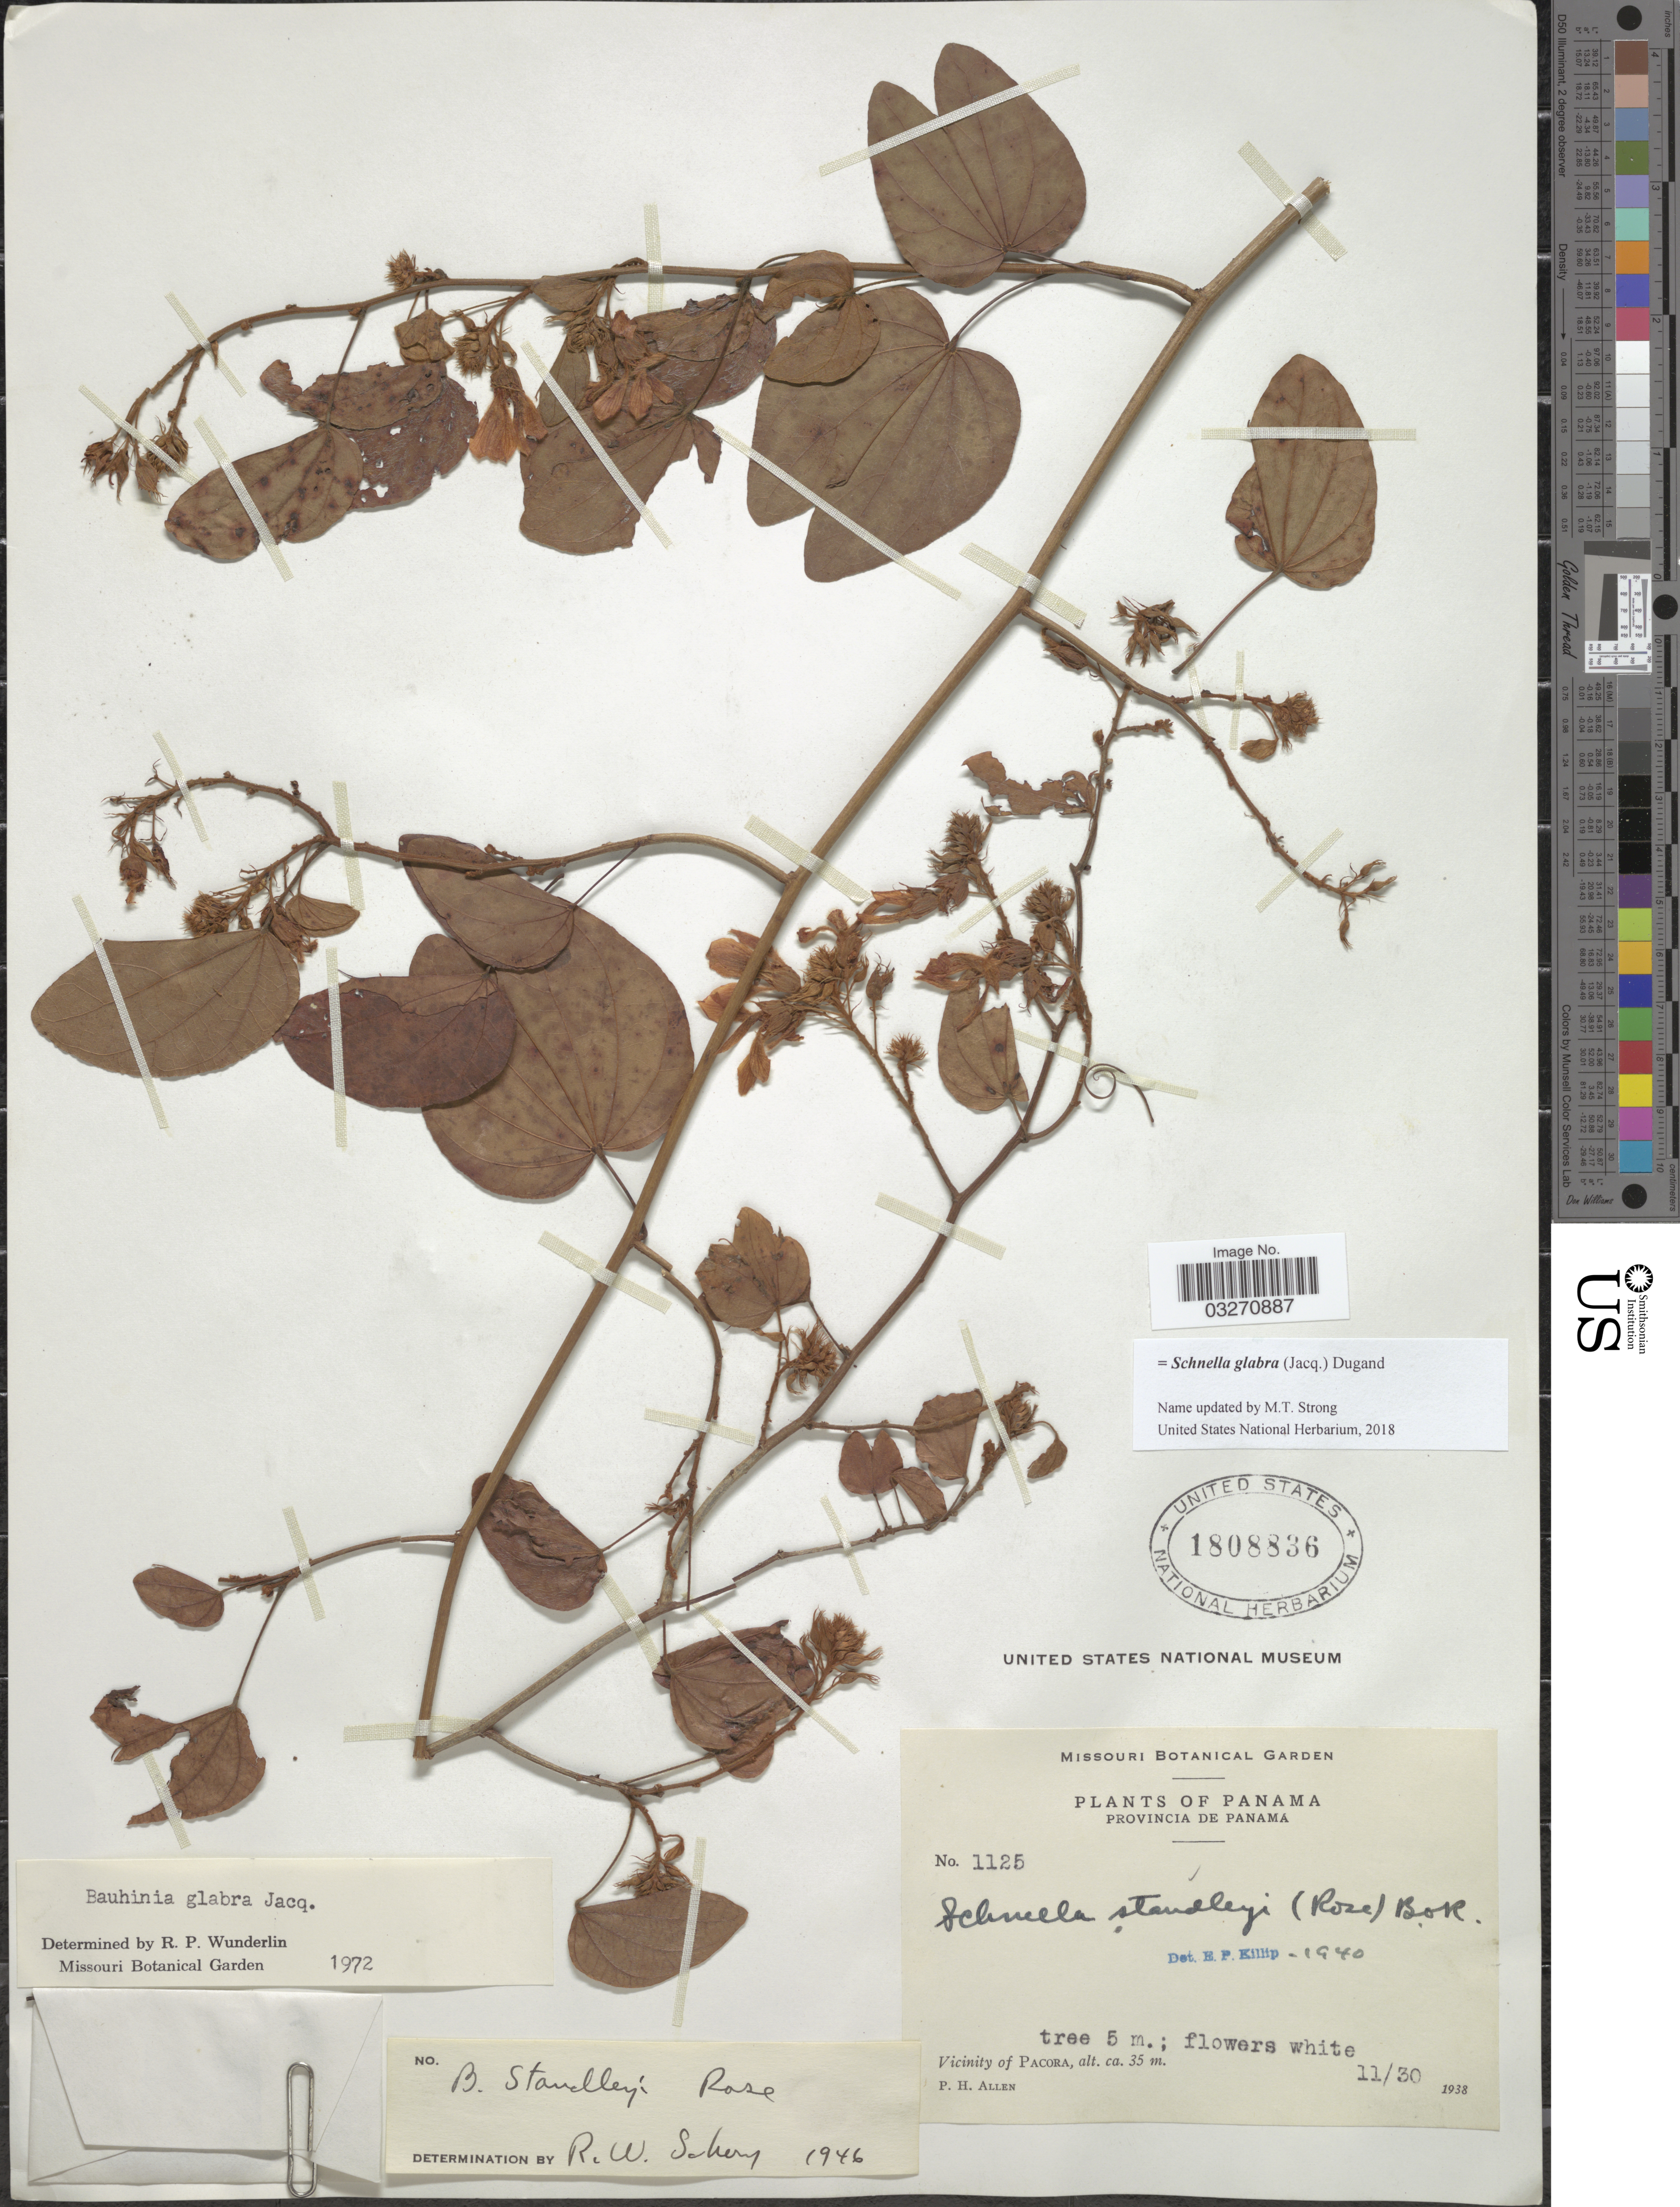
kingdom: Plantae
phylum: Tracheophyta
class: Magnoliopsida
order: Fabales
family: Fabaceae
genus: Schnella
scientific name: Schnella glabra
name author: (Jacq.) Dugand G.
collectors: P. H. Allen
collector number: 1125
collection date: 1938-11-30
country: Panama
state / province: Panamá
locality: Vicinity of Pacora.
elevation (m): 35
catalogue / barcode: US 1808836